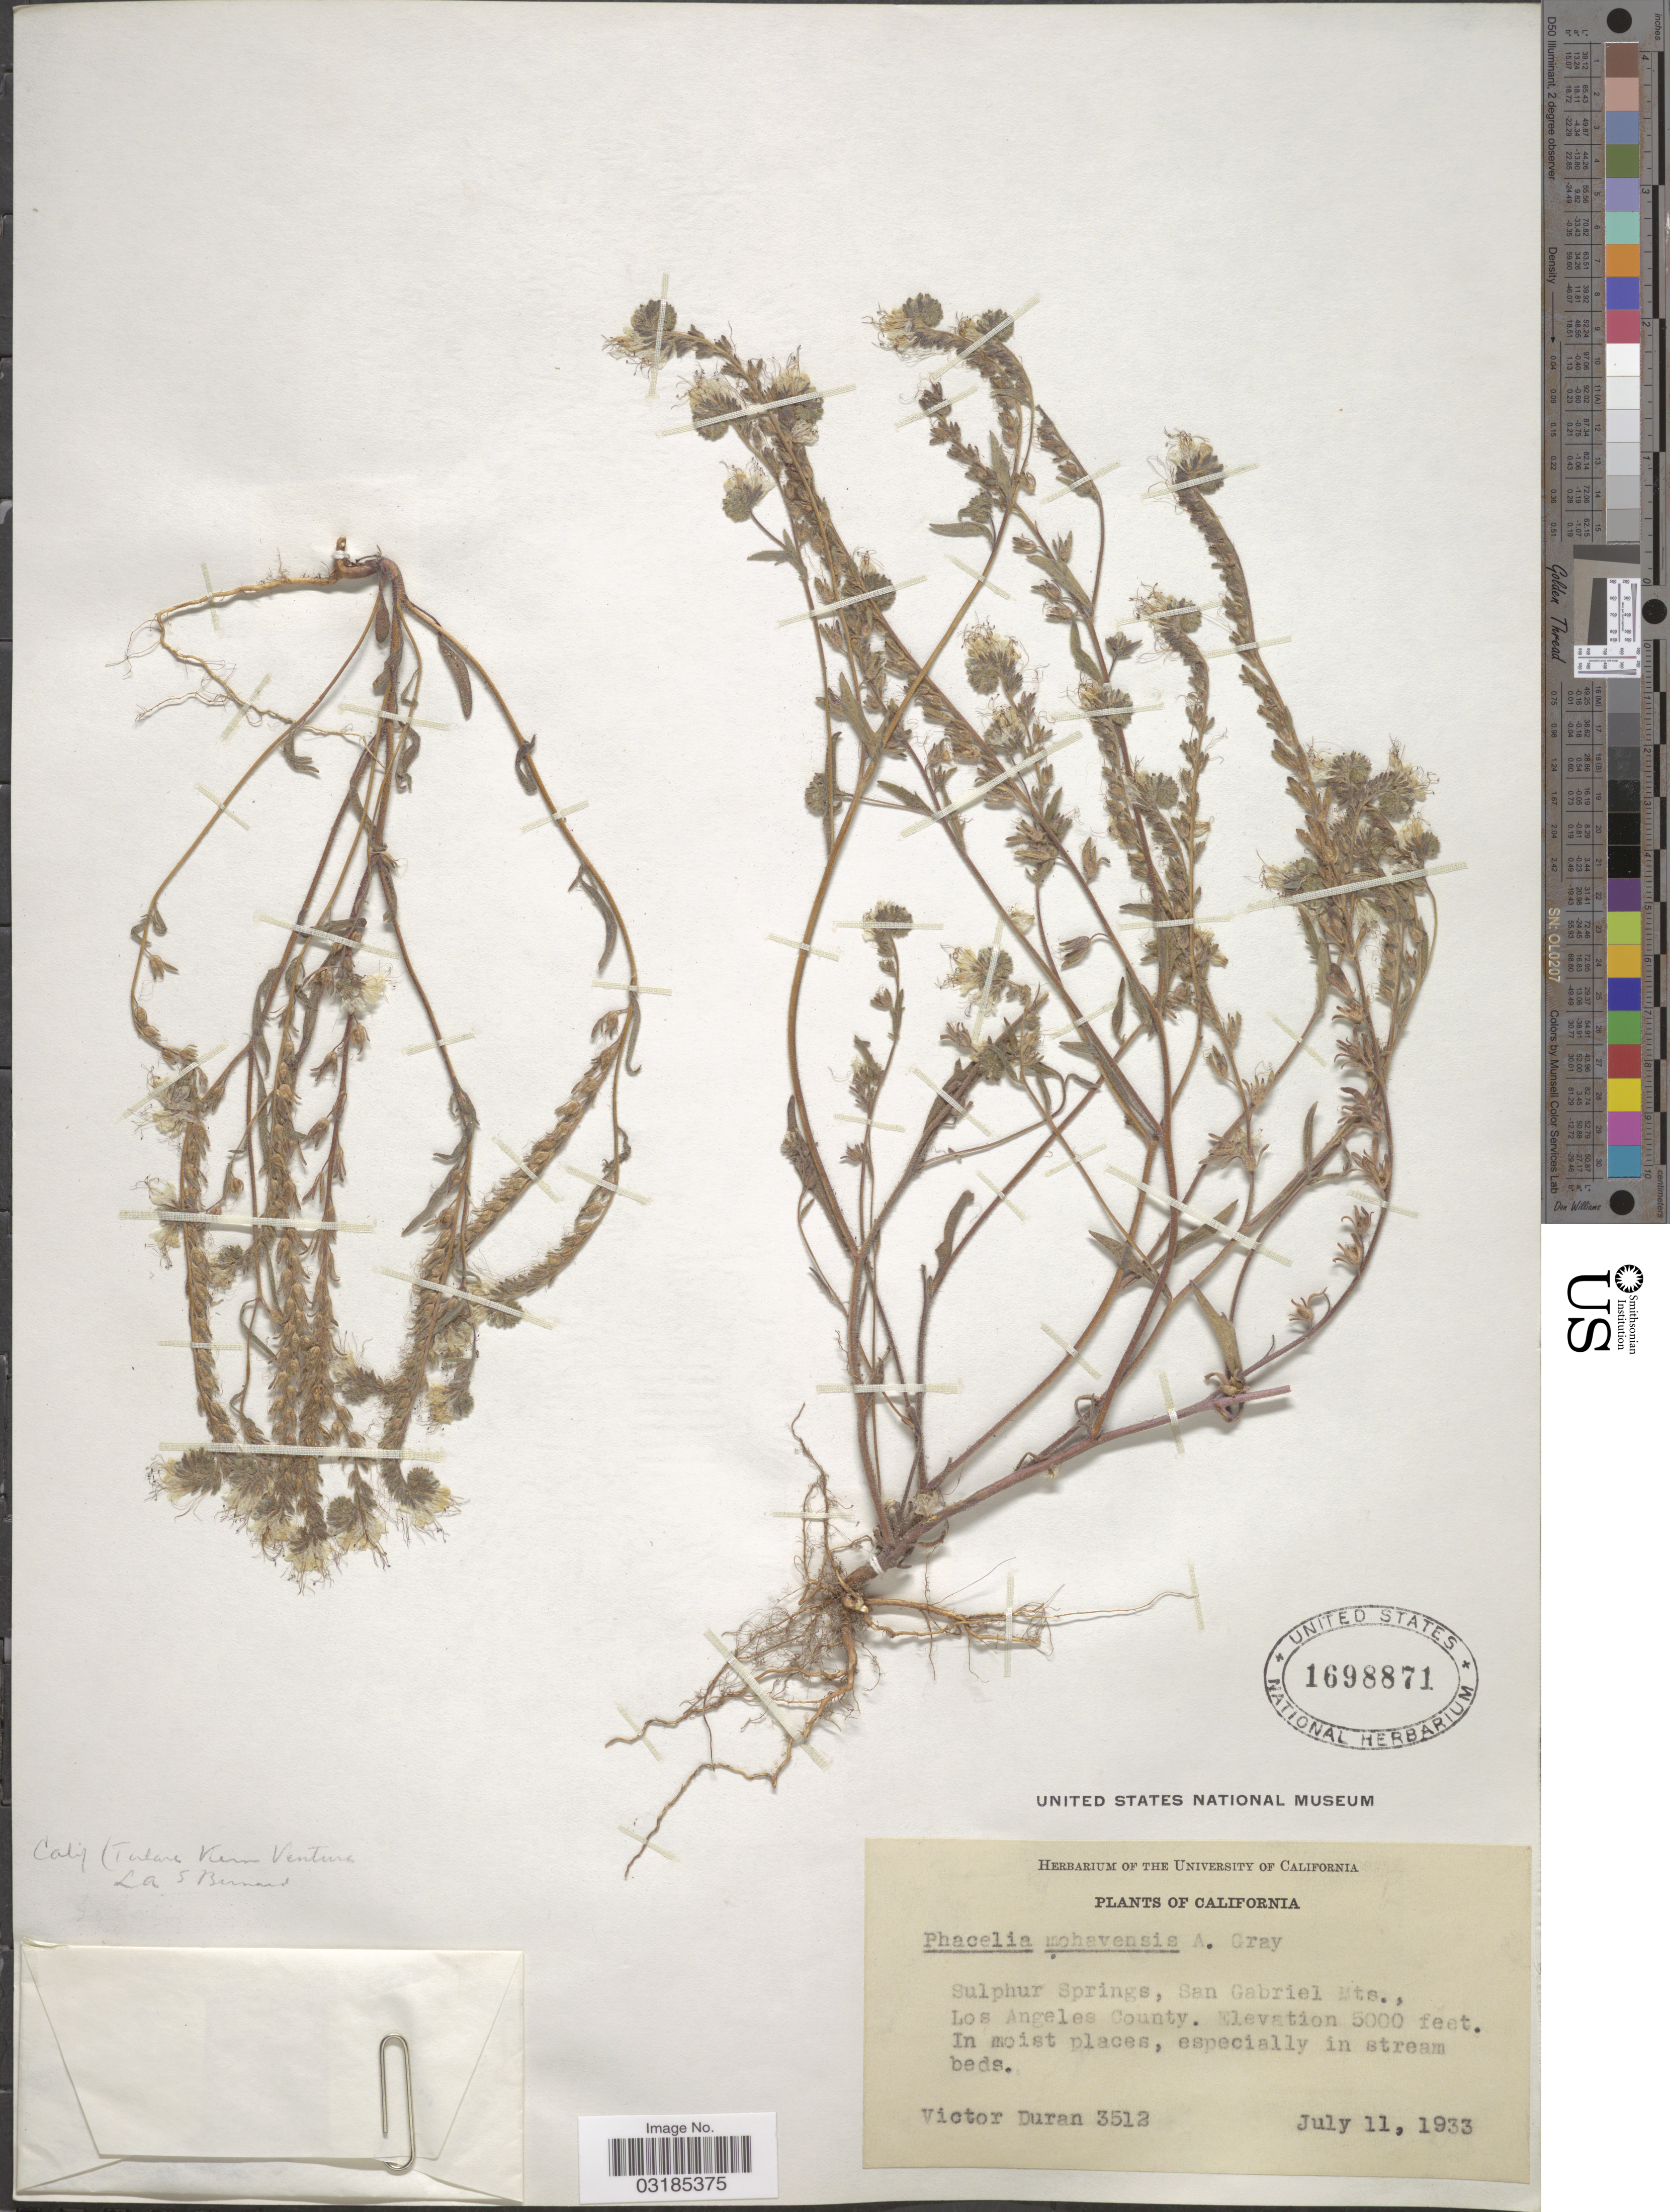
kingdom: Plantae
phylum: Tracheophyta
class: Magnoliopsida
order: Boraginales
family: Hydrophyllaceae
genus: Phacelia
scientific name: Phacelia mohavensis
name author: A. Gray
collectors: V. Duran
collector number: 3512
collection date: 1933-07-11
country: United States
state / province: California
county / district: Los Angeles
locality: Sulphur Springs, San Gabriel Mts., Los Angeles County.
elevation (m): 1524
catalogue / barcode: US 1698871